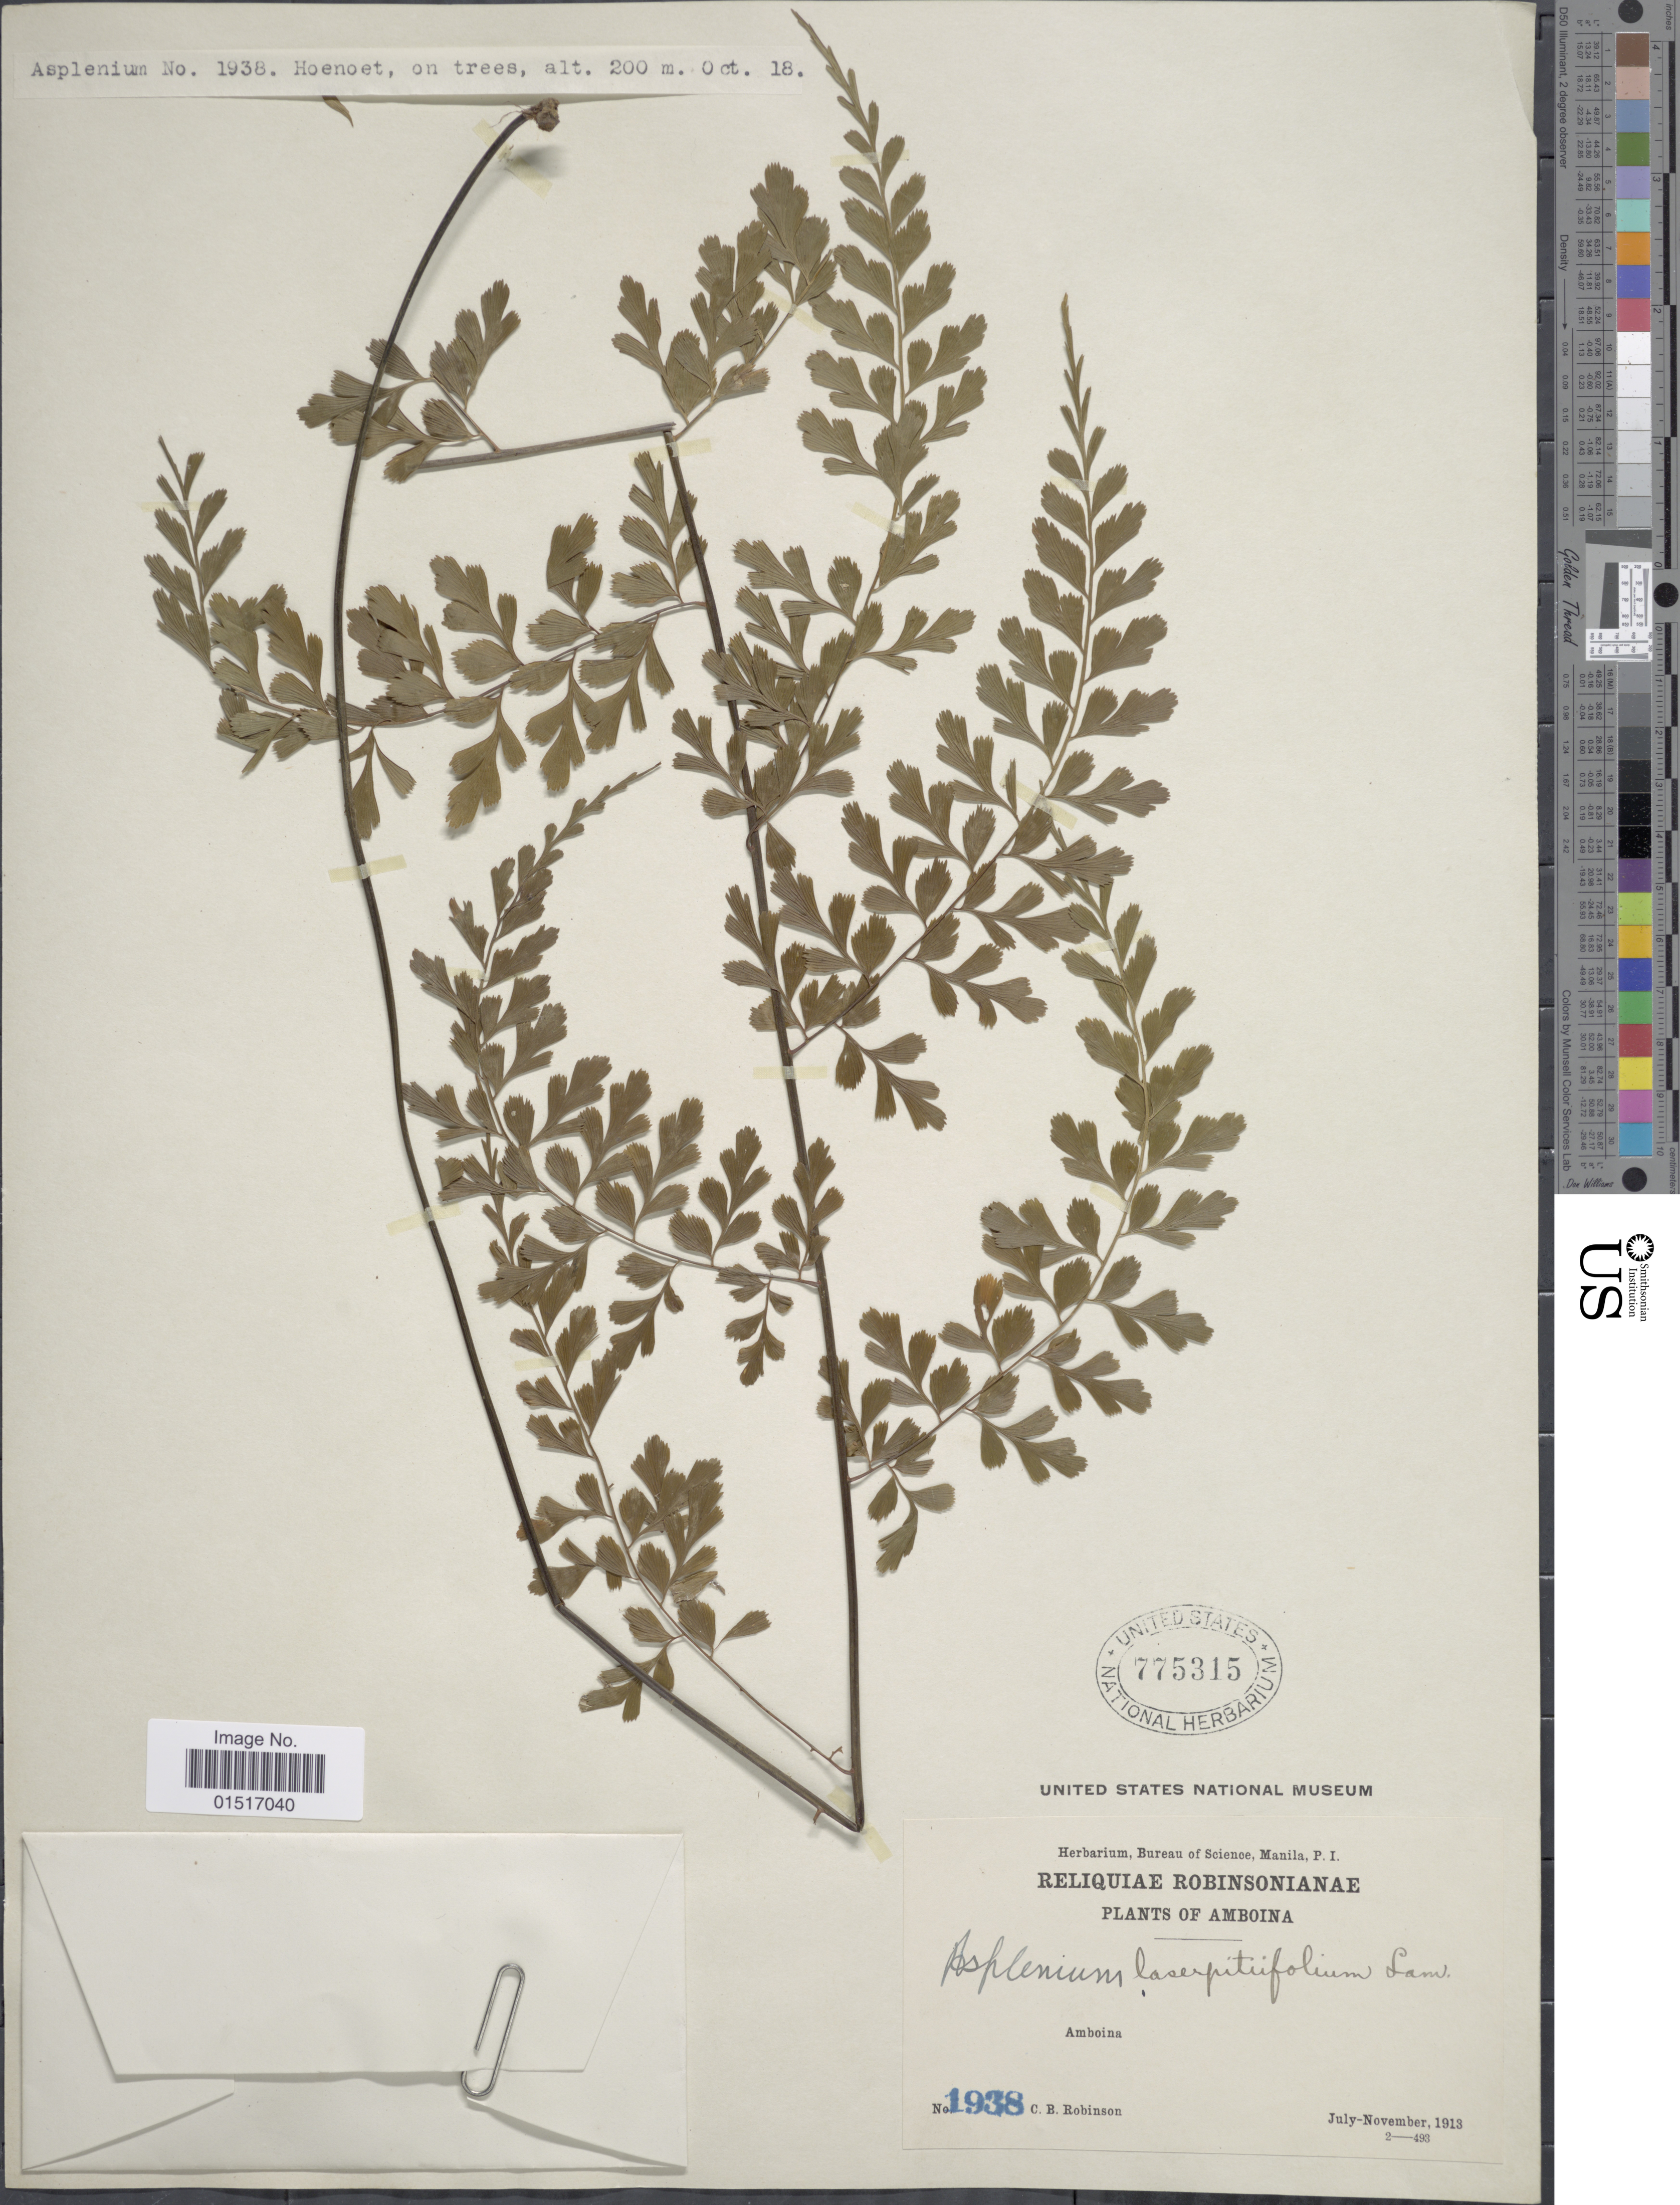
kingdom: Plantae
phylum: Tracheophyta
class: Polypodiopsida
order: Polypodiales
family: Aspleniaceae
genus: Asplenium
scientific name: Asplenium robustum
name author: Blume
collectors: C. Robinson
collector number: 1938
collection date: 1913-07/1913-11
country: Indonesia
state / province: Maluku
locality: Amboina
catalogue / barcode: US 775315